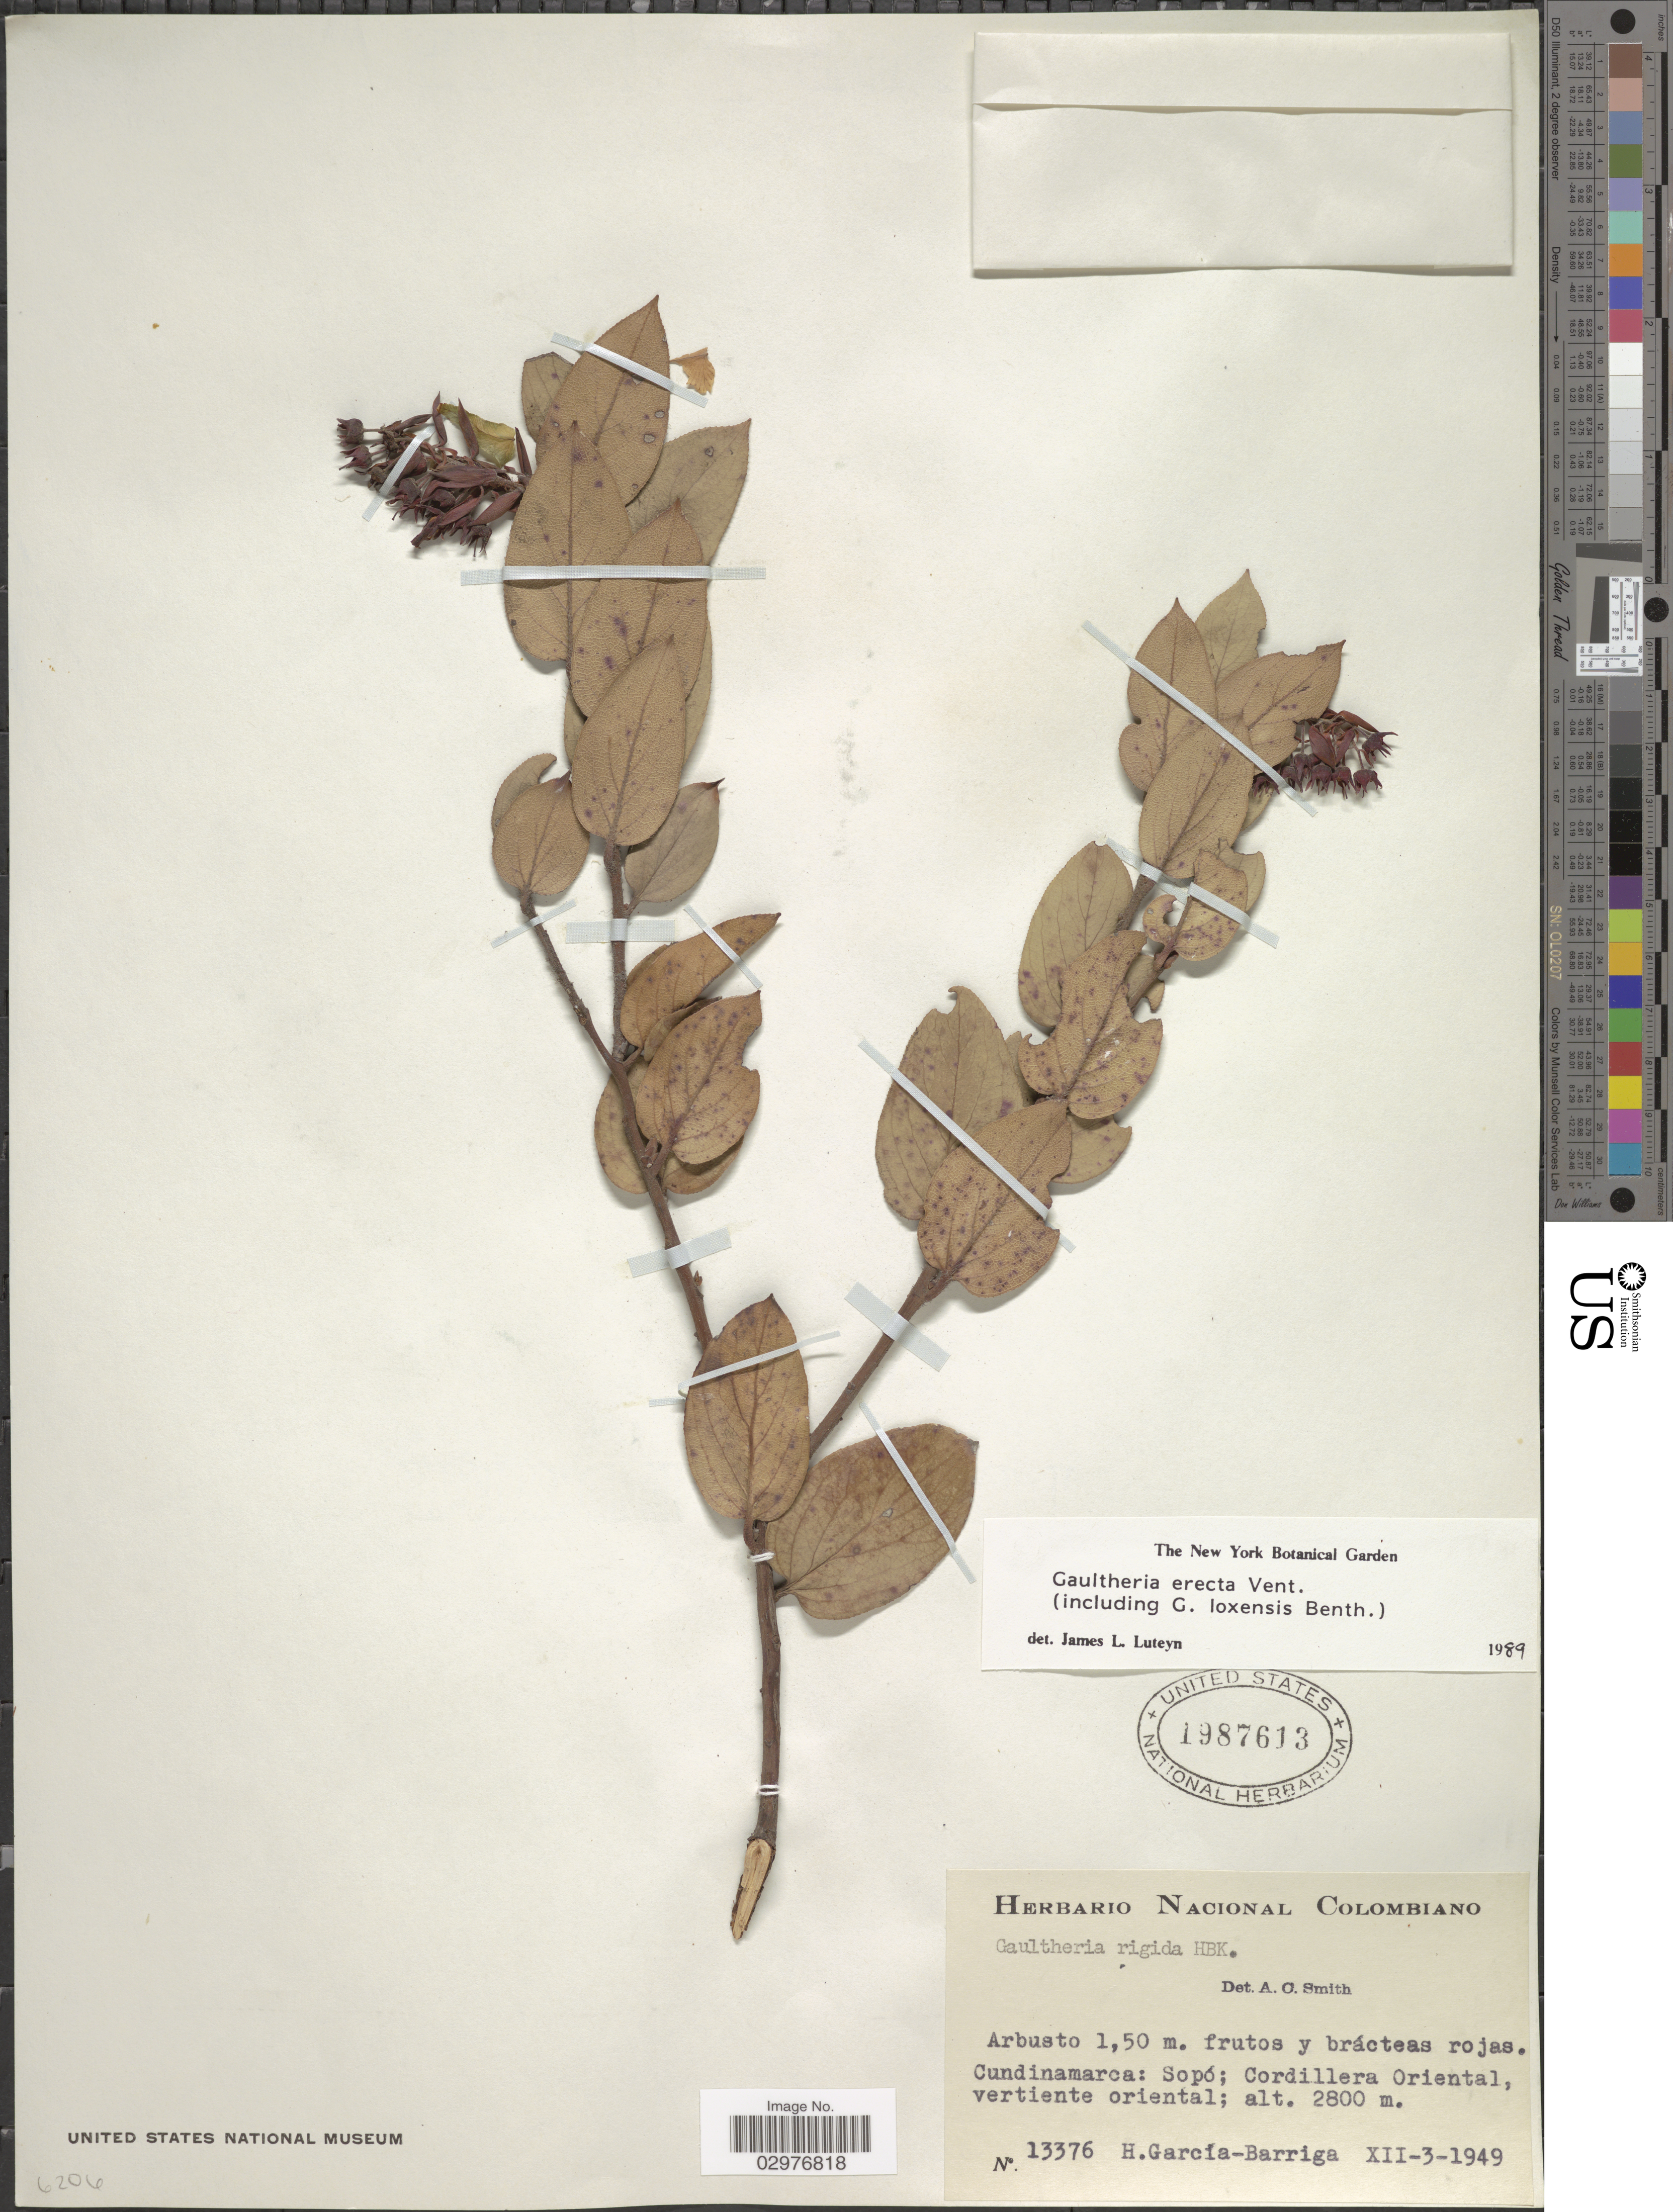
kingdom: Plantae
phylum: Tracheophyta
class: Magnoliopsida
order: Ericales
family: Ericaceae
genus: Gaultheria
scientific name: Gaultheria rigida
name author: Kunth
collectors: H. García Barriga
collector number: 13376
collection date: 1949-12-03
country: Colombia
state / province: Cundinamarca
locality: Sopó; Cordillera Oriental, vertiente oriental.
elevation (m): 2800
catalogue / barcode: US 1987613